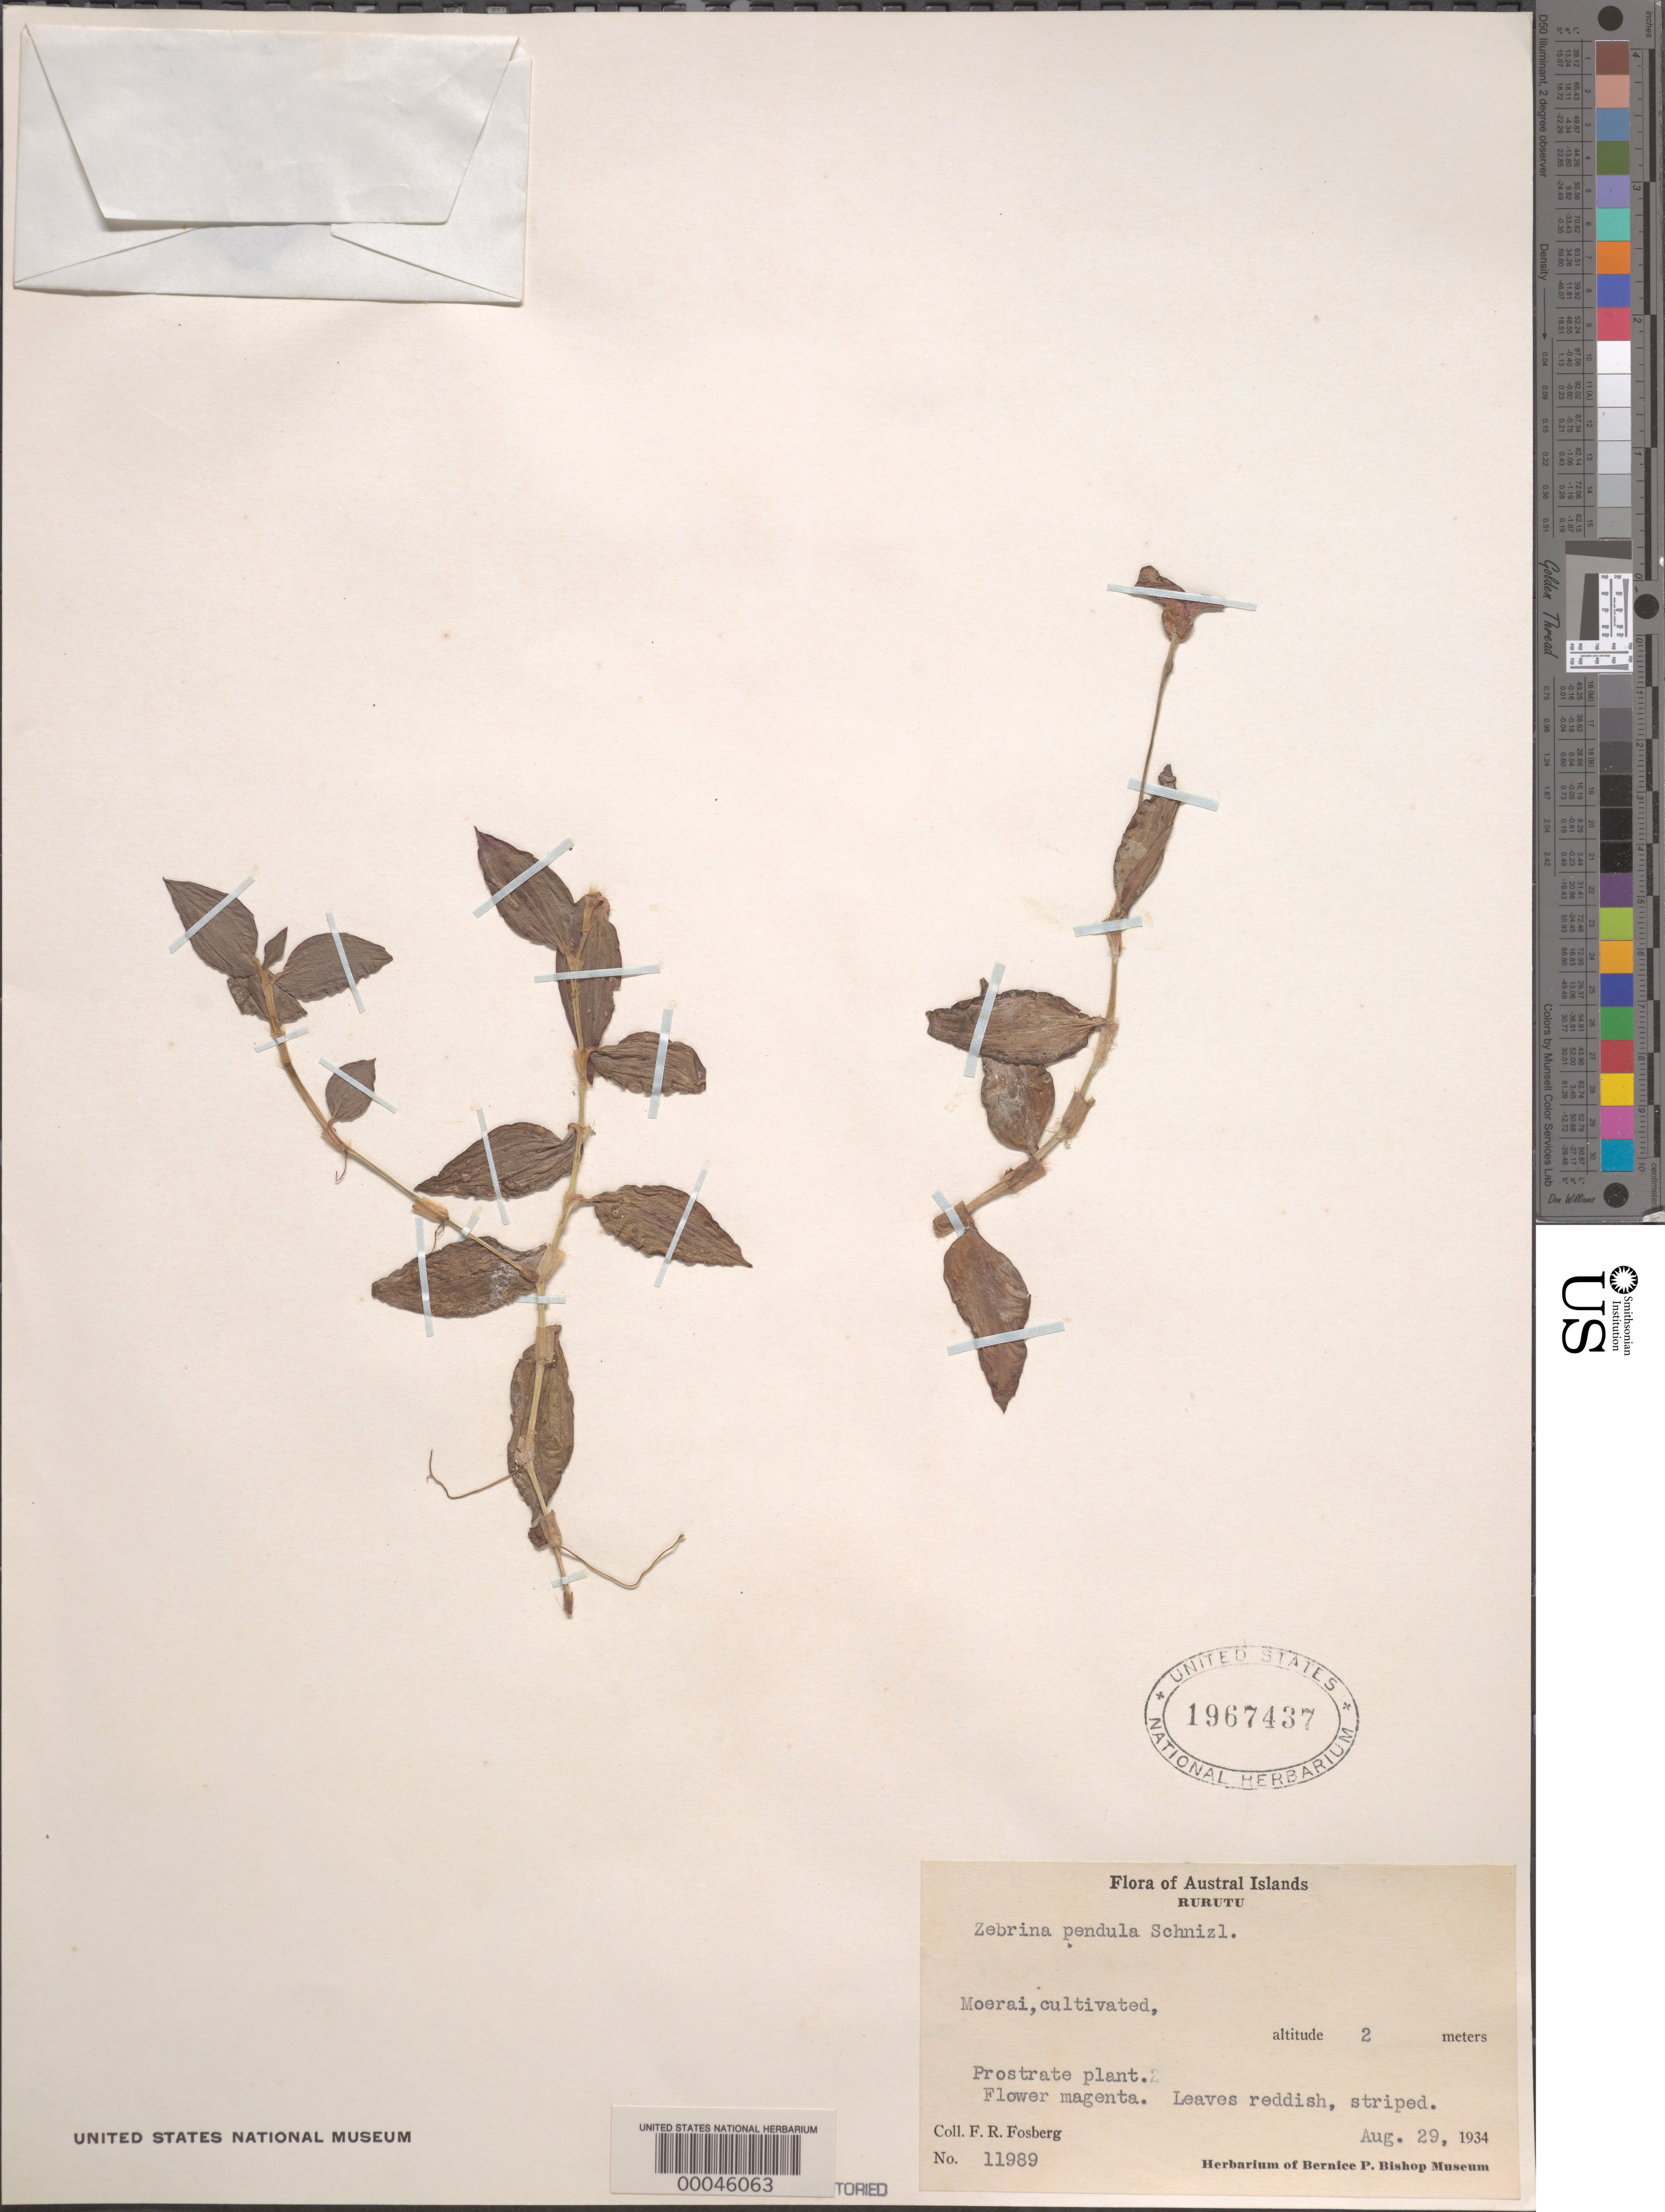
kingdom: Plantae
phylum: Tracheophyta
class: Liliopsida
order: Commelinales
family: Commelinaceae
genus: Tradescantia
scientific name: Tradescantia zebrina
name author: Bosse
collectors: F. R. Fosberg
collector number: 11989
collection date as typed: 29 Aug 1934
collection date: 1934-08-29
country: French Polynesia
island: Rurutu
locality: Moerai [Tubuai Is.]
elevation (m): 2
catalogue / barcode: US 1967437